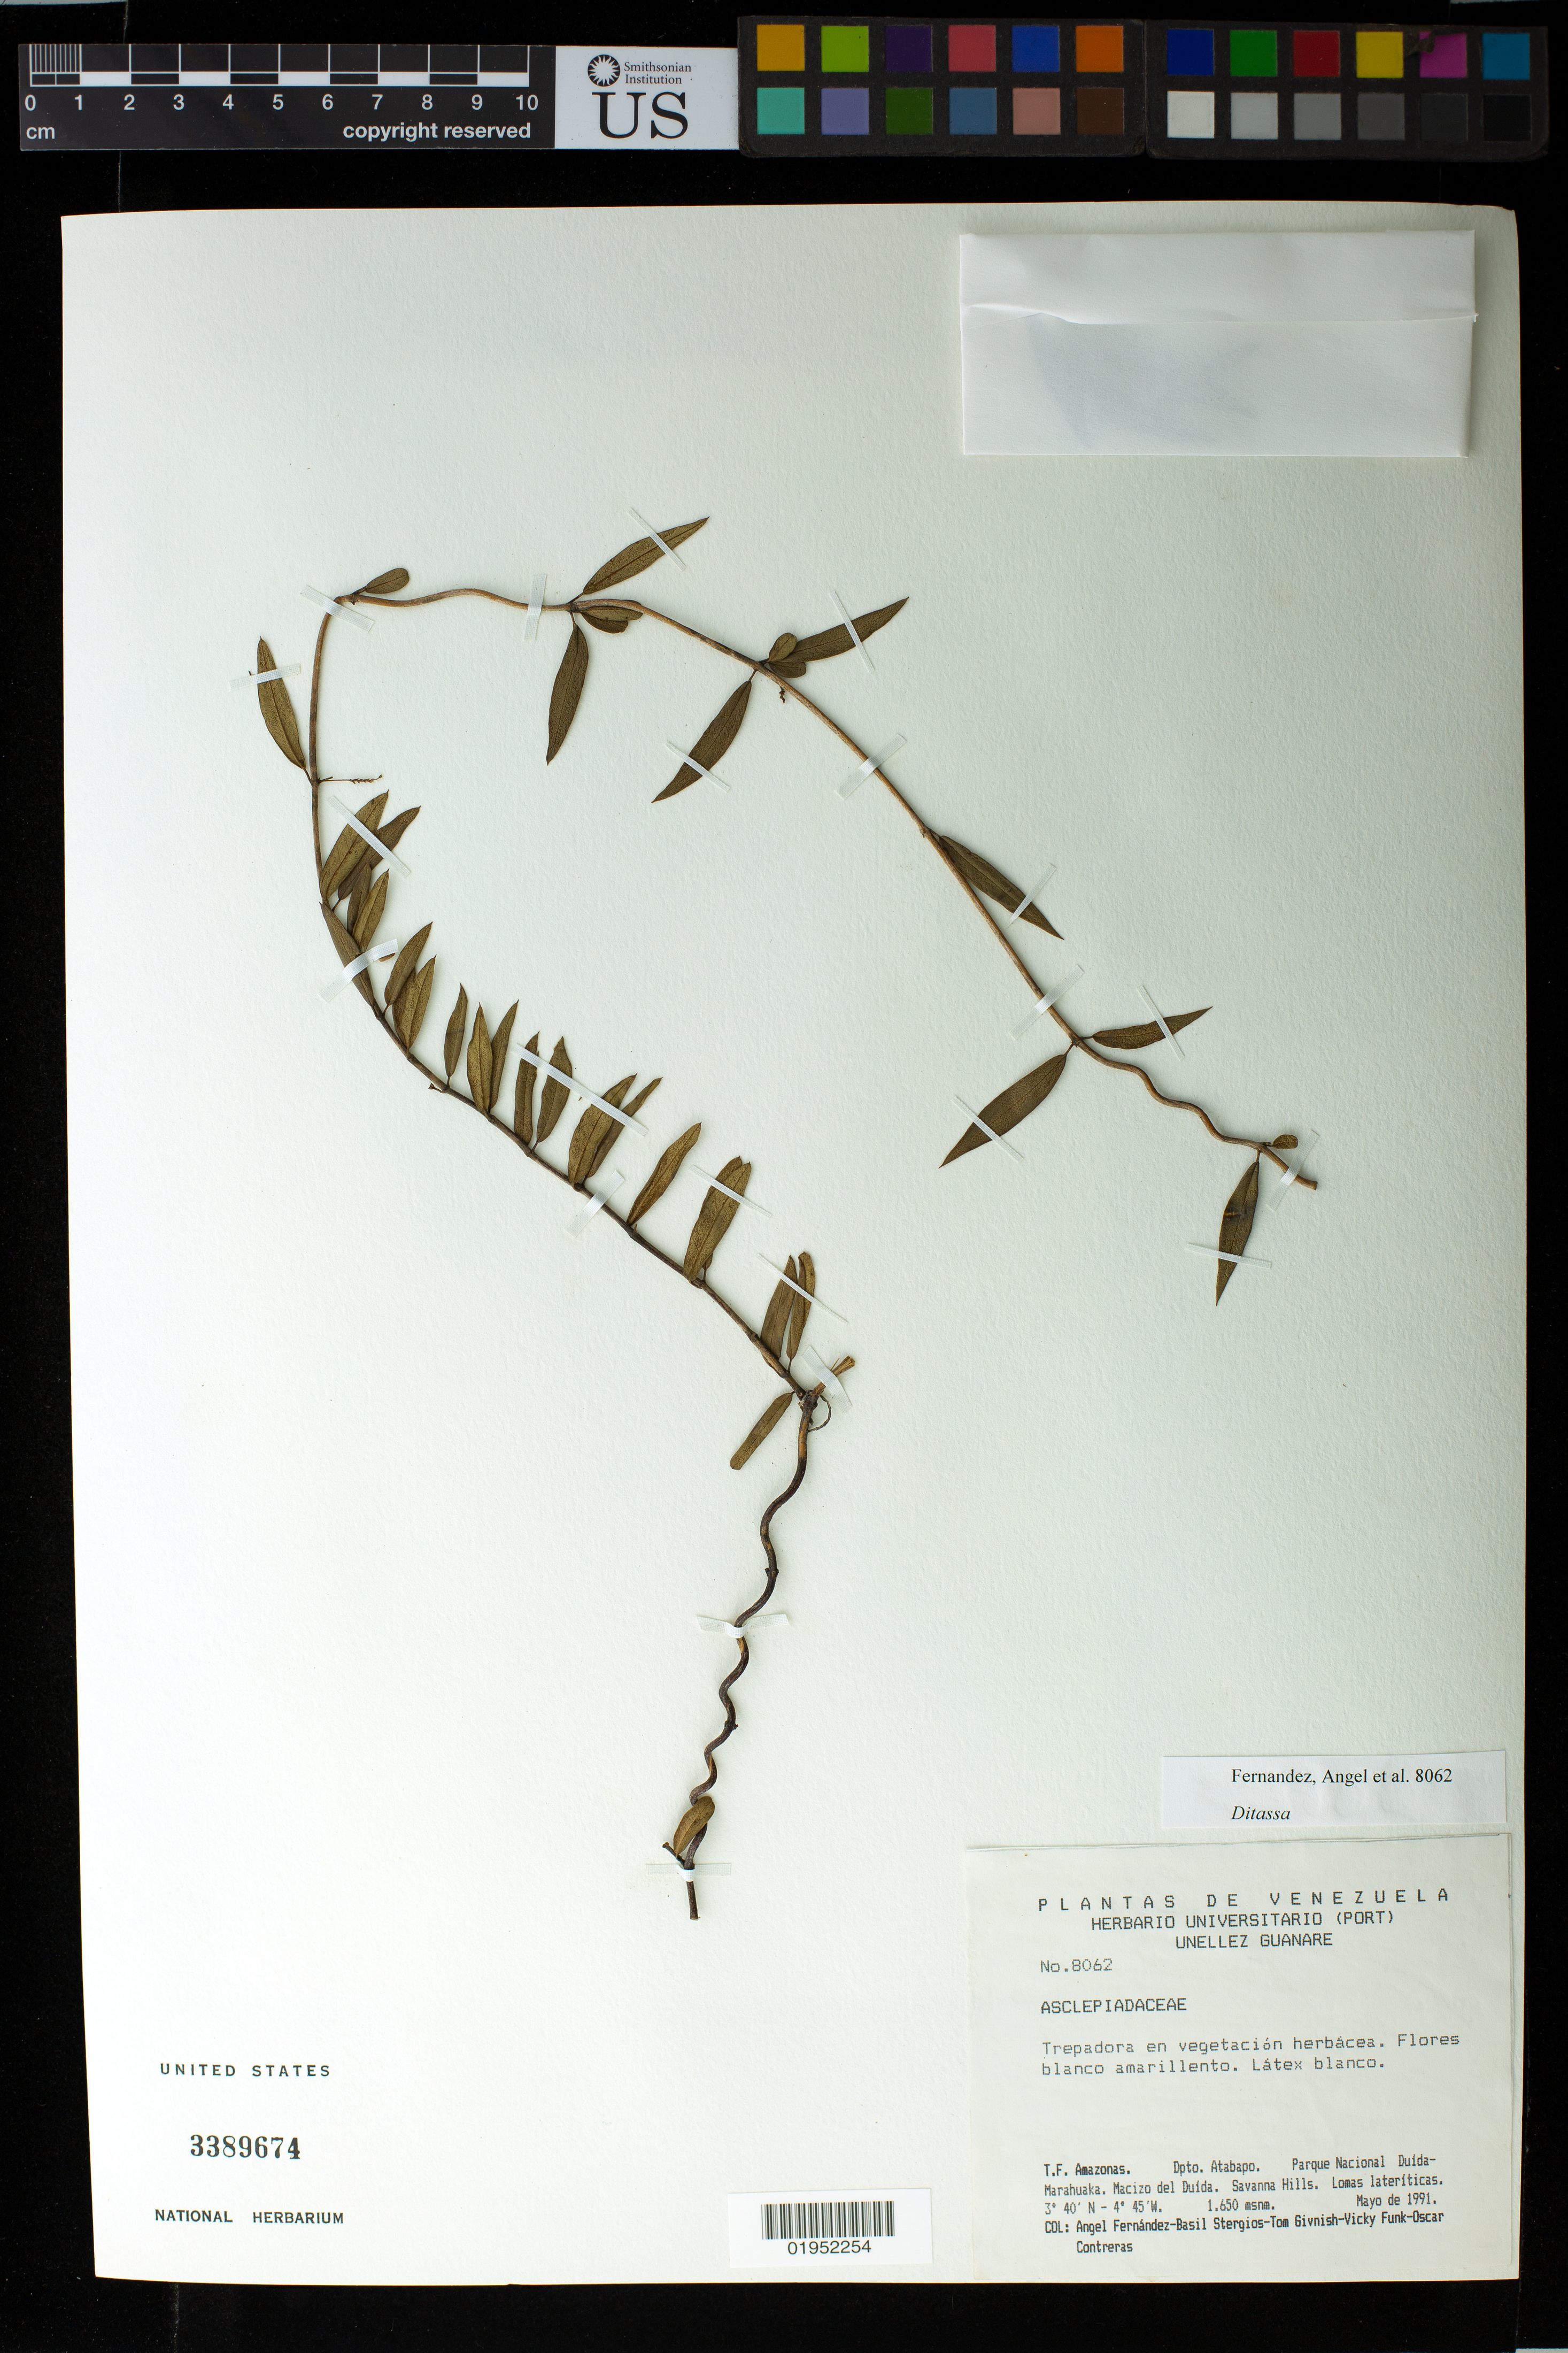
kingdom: Plantae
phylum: Tracheophyta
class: Magnoliopsida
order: Gentianales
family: Apocynaceae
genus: Ditassa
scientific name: Ditassa sp.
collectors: A. Fernández, B. G. Stergios, T. J. Givnish, V. Funk & O. Contreras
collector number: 8062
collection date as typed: Apr 1991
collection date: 1991-04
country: Venezuela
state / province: Amazonas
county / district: Atabapo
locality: Parque National Duida-Marahuaka, Macizo del Duida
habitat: Lomas lateriticas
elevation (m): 1650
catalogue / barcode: US 3389674